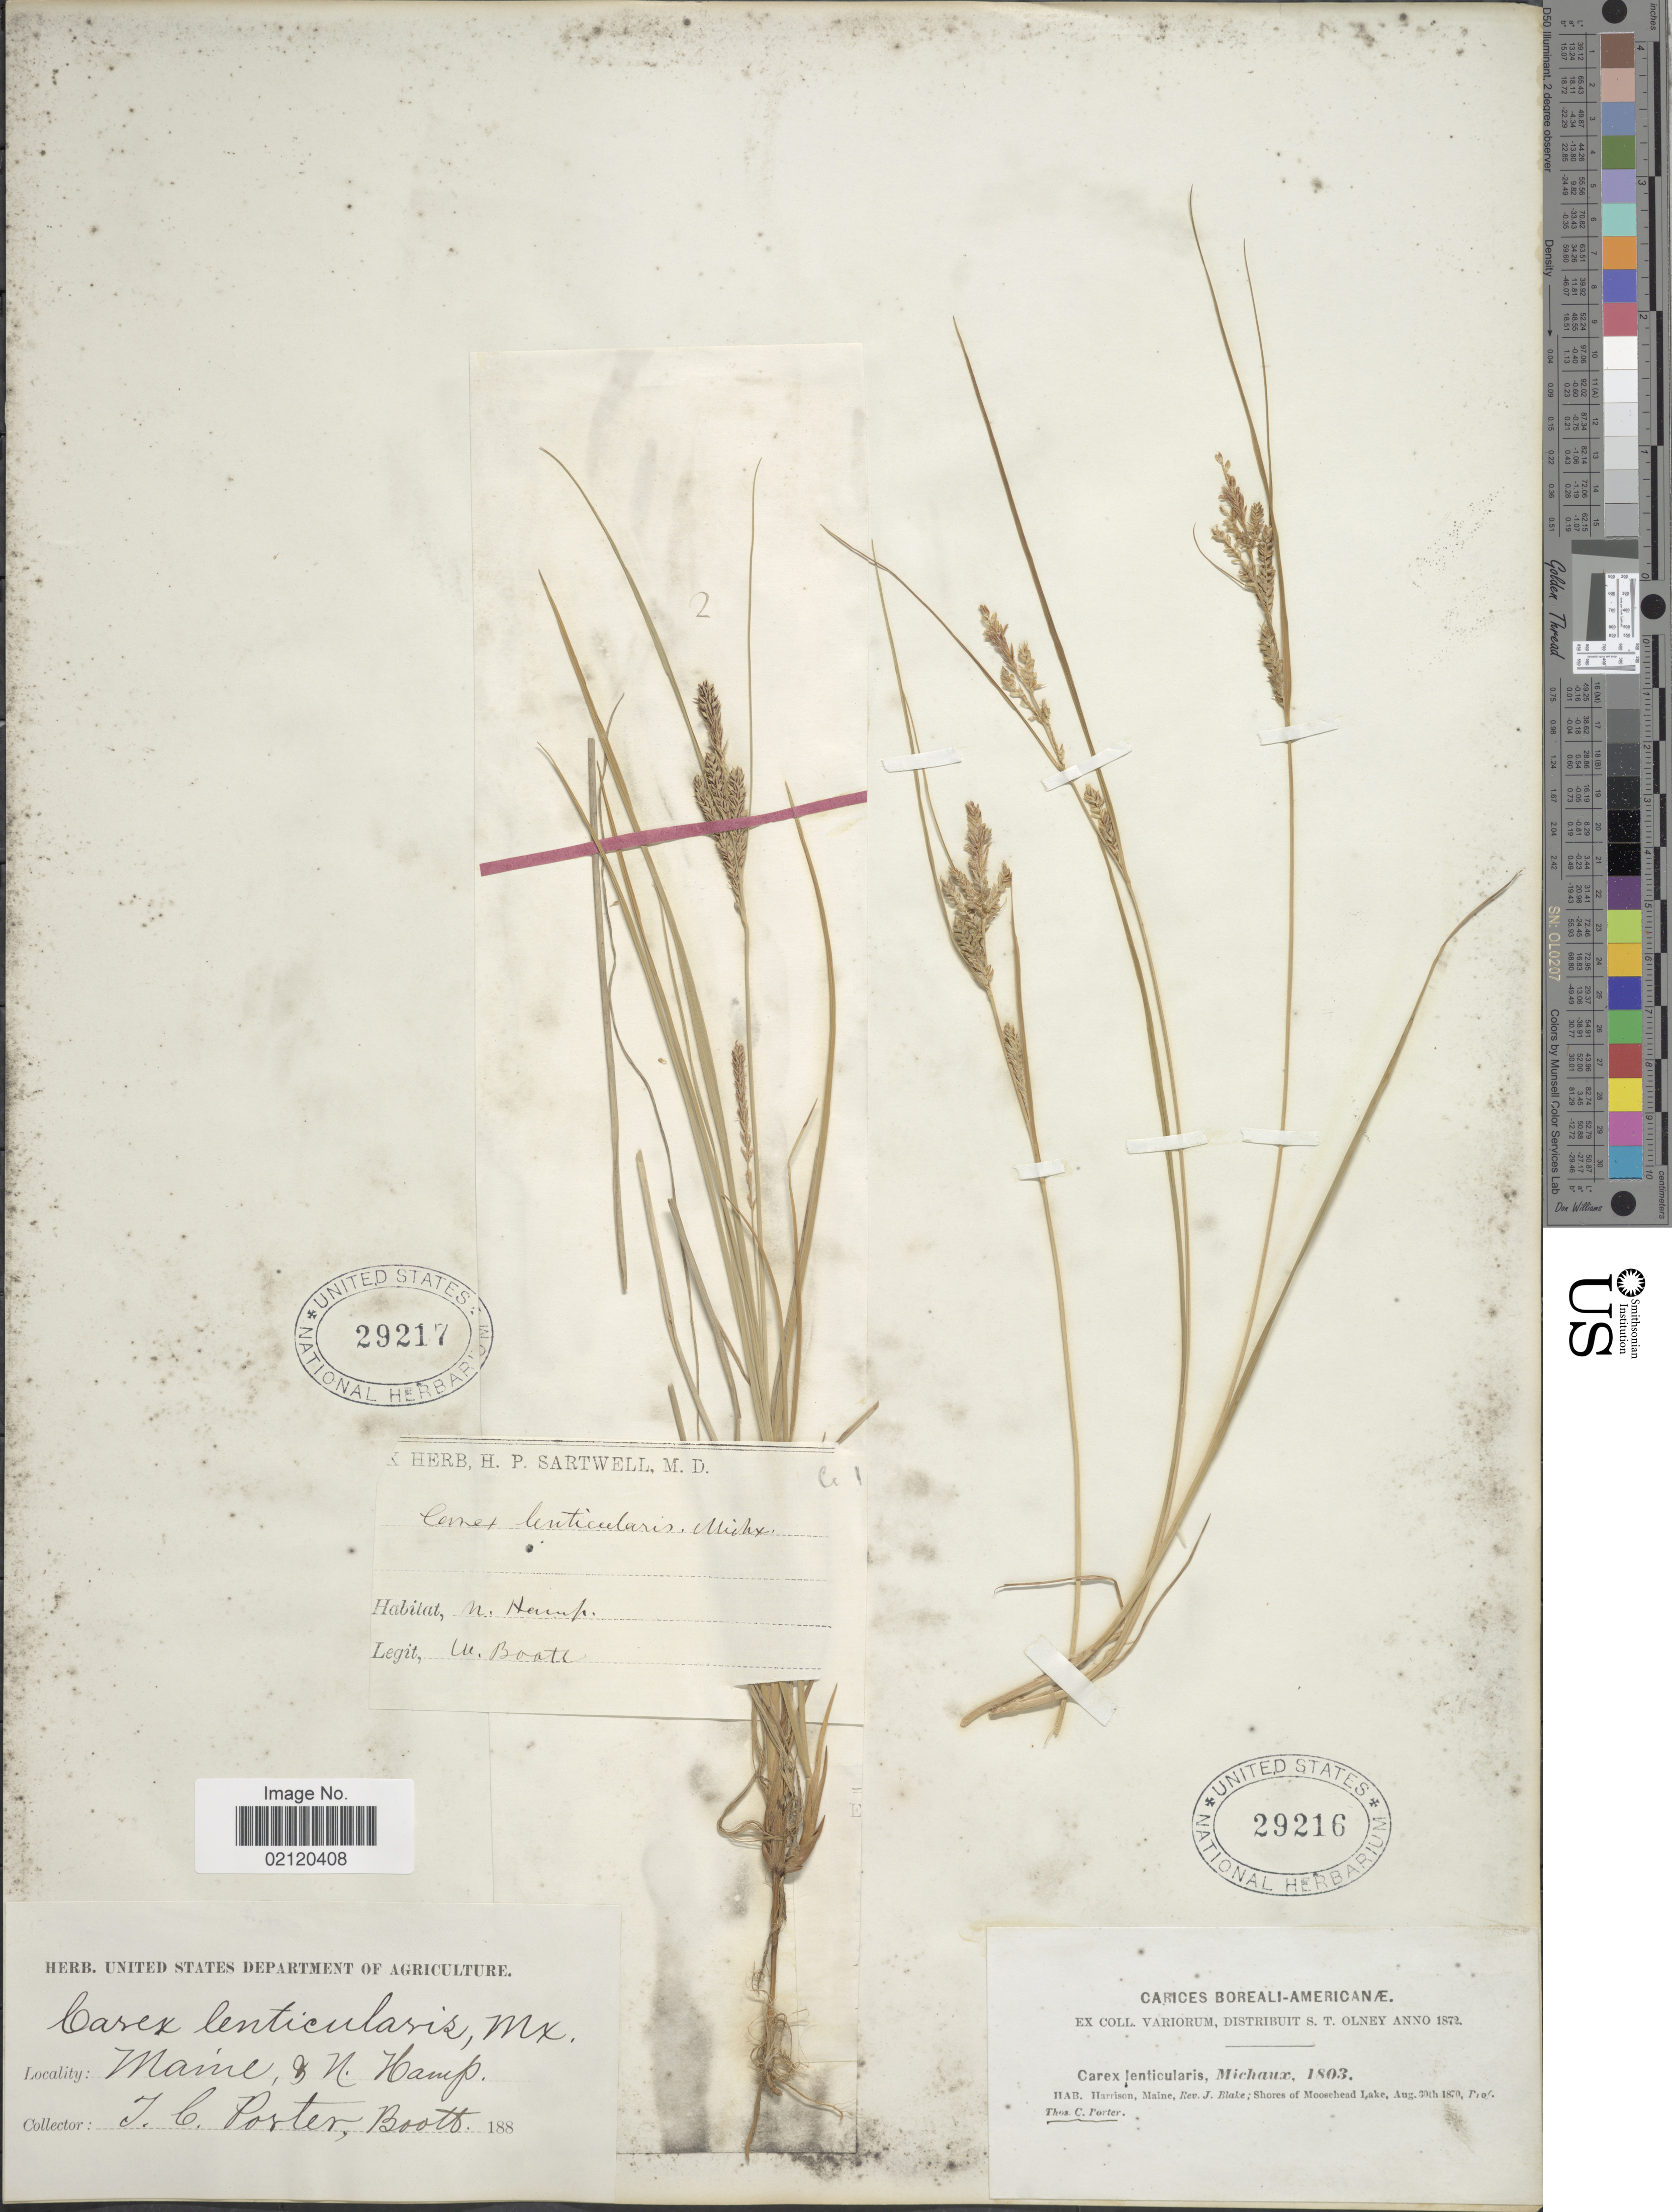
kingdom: Plantae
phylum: Tracheophyta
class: Liliopsida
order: Poales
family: Cyperaceae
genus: Carex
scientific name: Carex lenticularis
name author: Michx.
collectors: W. Boott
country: United States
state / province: New Hampshire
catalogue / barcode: US 29217